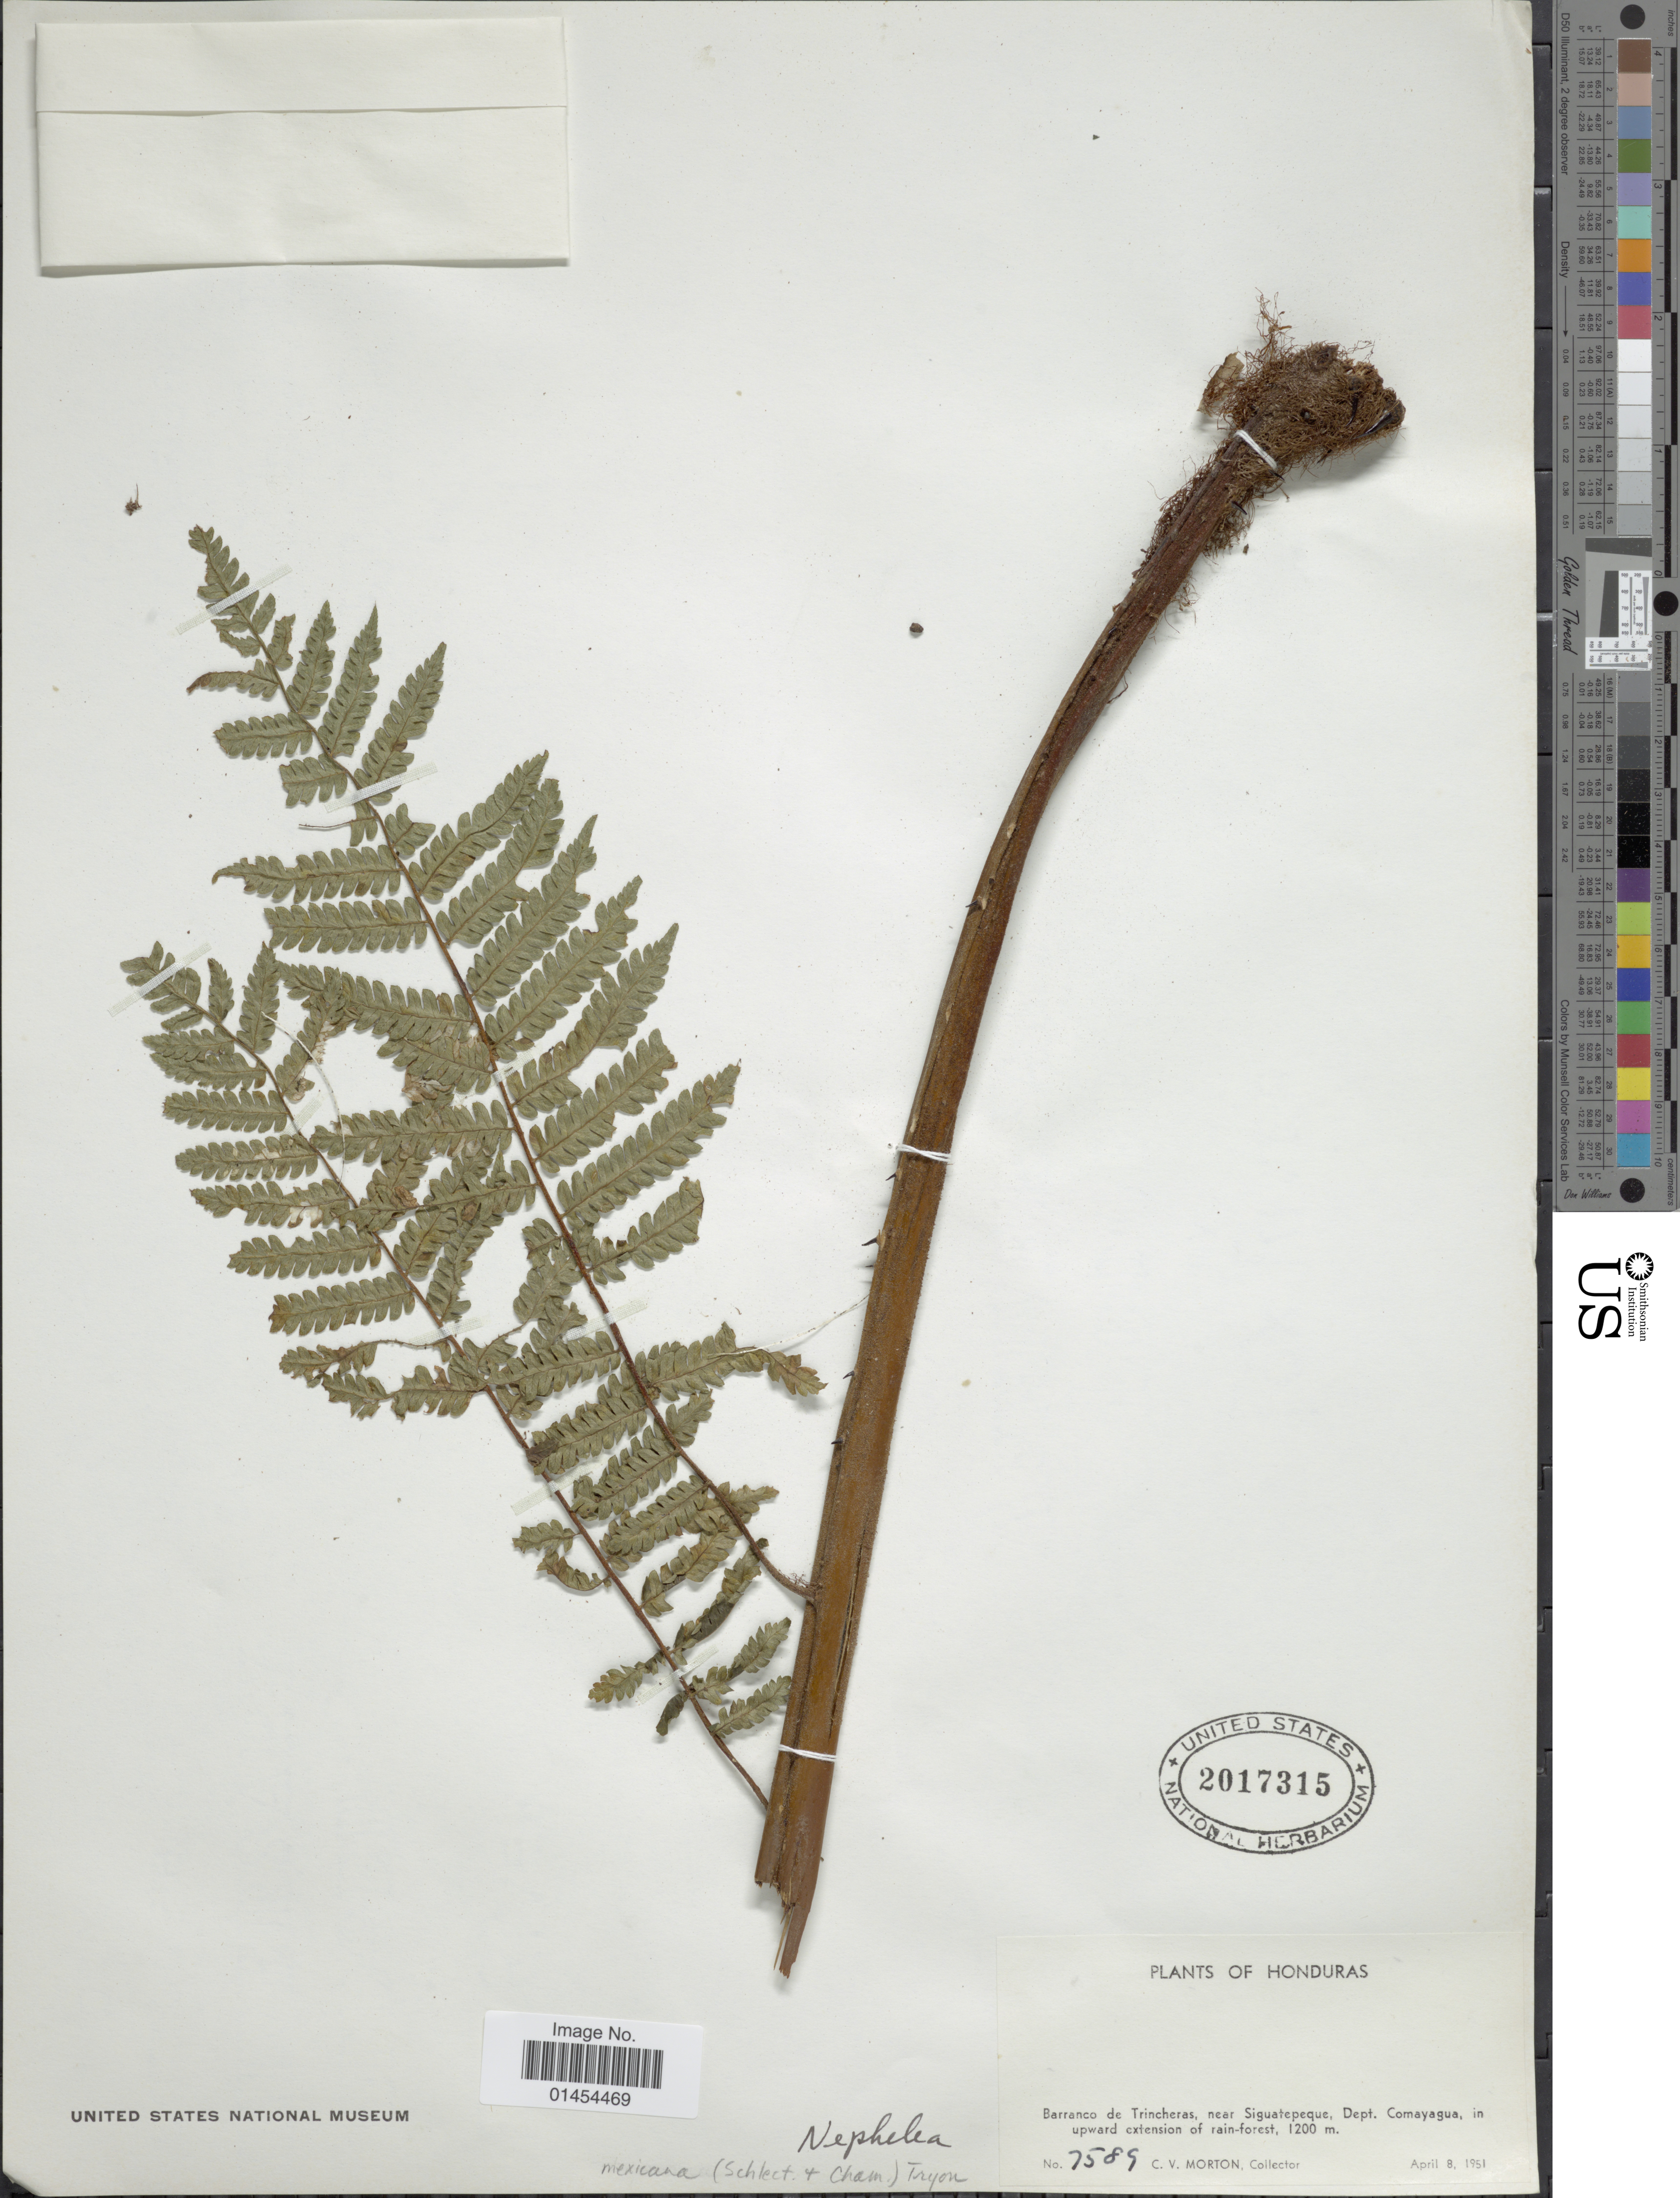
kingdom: Plantae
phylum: Tracheophyta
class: Polypodiopsida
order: Cyatheales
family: Cyatheaceae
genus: Alsophila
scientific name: Alsophila firma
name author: (Baker) D.S. Conant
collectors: C. V. Morton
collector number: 7589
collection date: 1951-04-08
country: Honduras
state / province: Comayagua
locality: Barranco de Trincheras, near Siguatepeque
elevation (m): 1200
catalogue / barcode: US 2017315